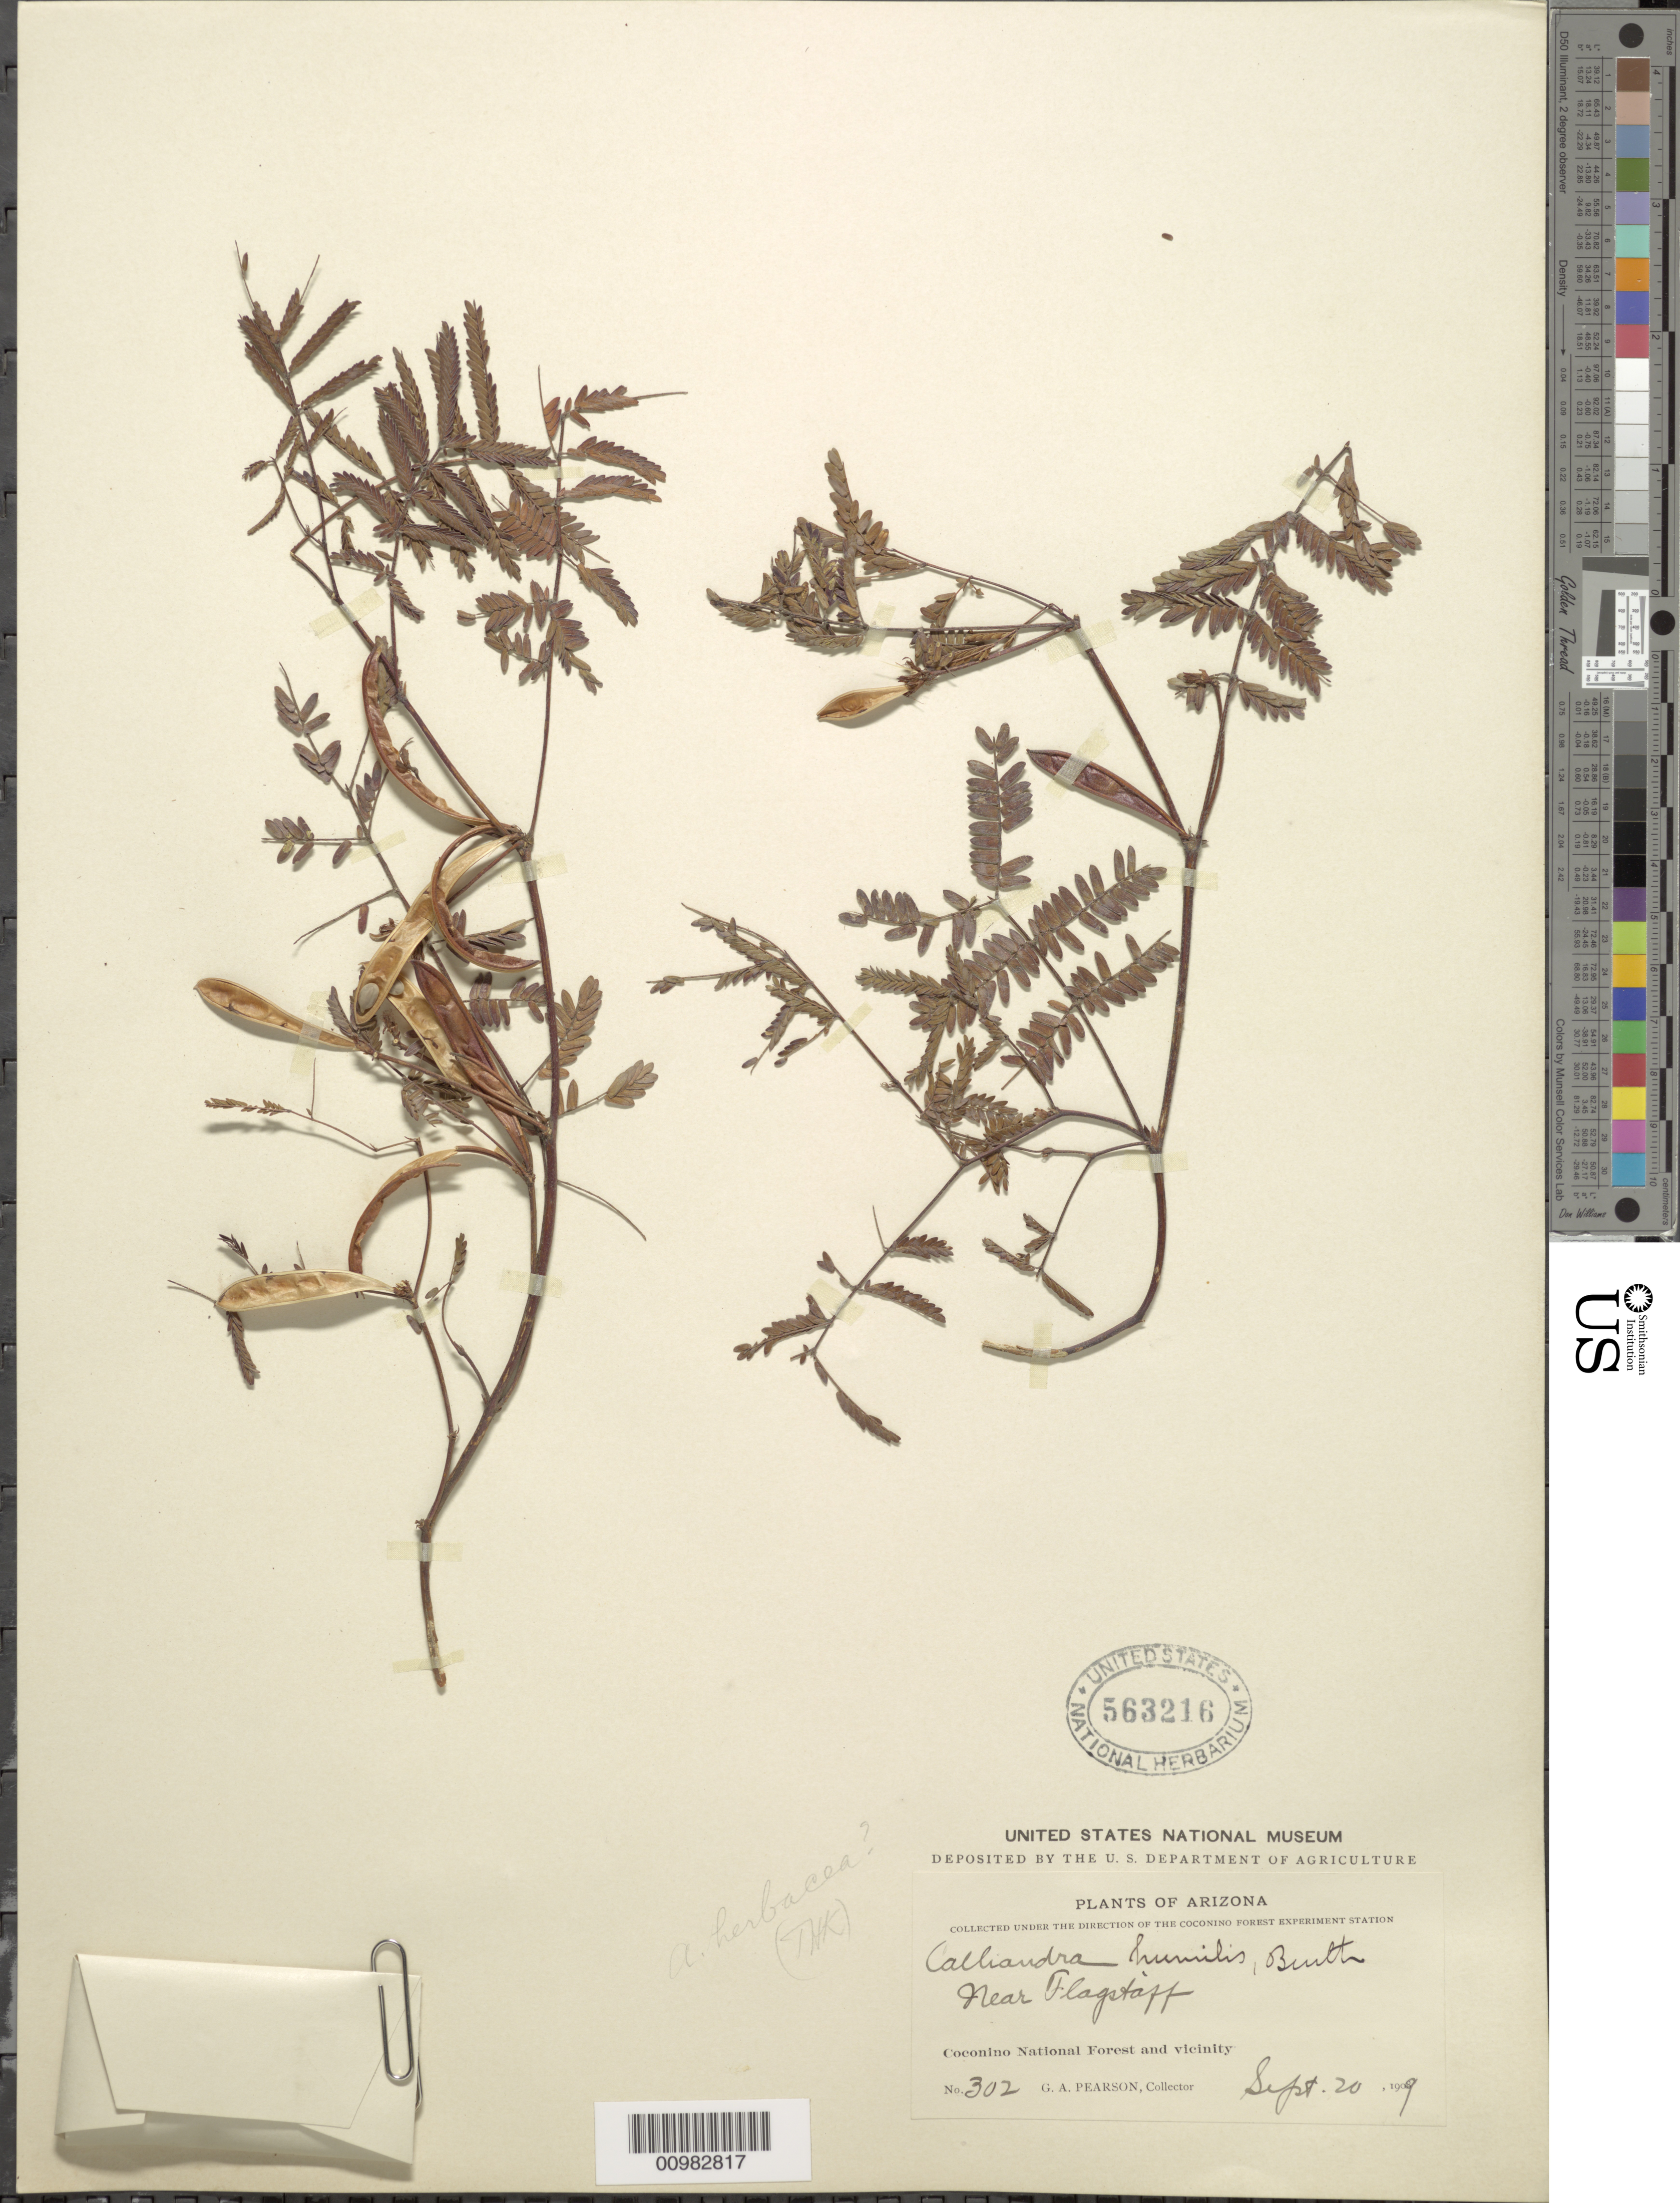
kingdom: Plantae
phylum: Tracheophyta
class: Magnoliopsida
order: Fabales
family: Fabaceae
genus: Calliandra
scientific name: Calliandra humilis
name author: Benth.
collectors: G. A. Pearson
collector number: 302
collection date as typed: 20 Sep 1909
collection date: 1909-09-20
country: United States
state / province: Arizona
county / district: Coconino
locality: Near Flagstaff, Coconino National Forest and vicinity. Collected under the direction of the Coconino Forest Experiment Station.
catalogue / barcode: US 563216